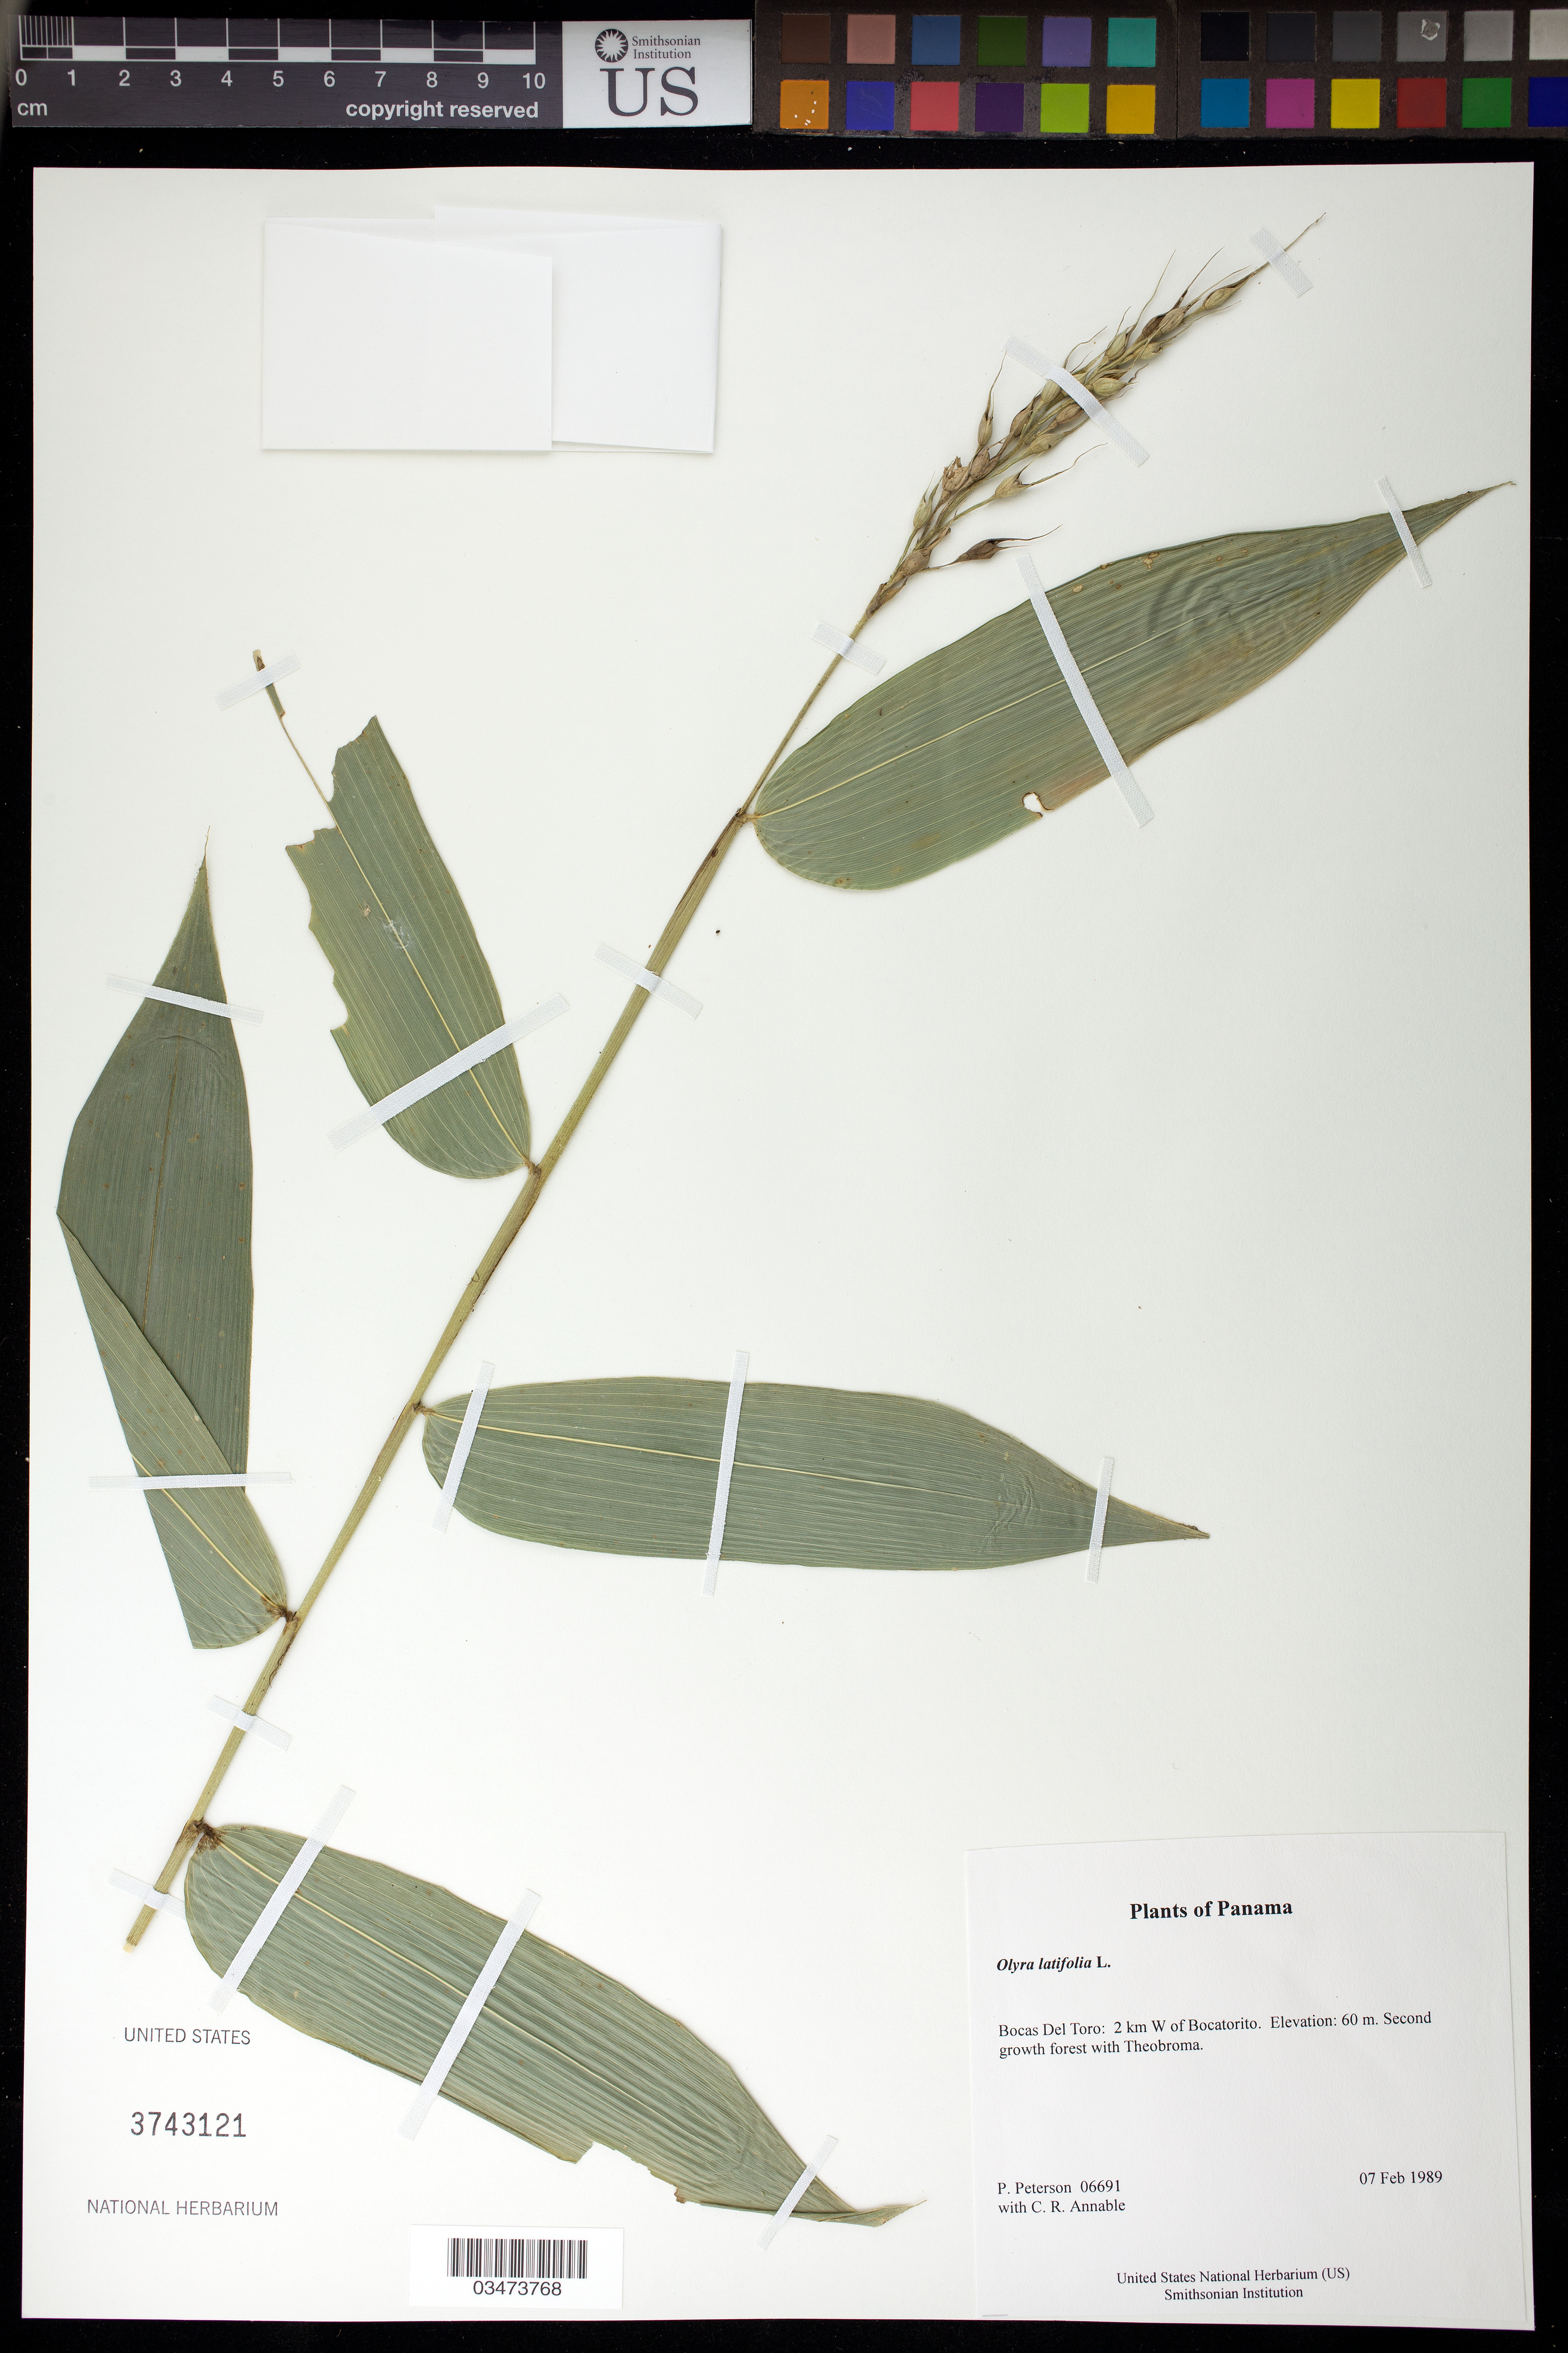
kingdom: Plantae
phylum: Tracheophyta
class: Liliopsida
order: Poales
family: Poaceae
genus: Olyra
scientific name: Olyra latifolia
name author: L.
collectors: P. M. Peterson & C. R. Annable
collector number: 06691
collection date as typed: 07 Feb 1989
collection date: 1989-02-07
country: Panama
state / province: Bocas del Toro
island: San Cristobal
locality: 2 km W of Bocatorito.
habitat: Second growth forest with Theobroma.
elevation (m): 60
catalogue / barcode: US 3743121